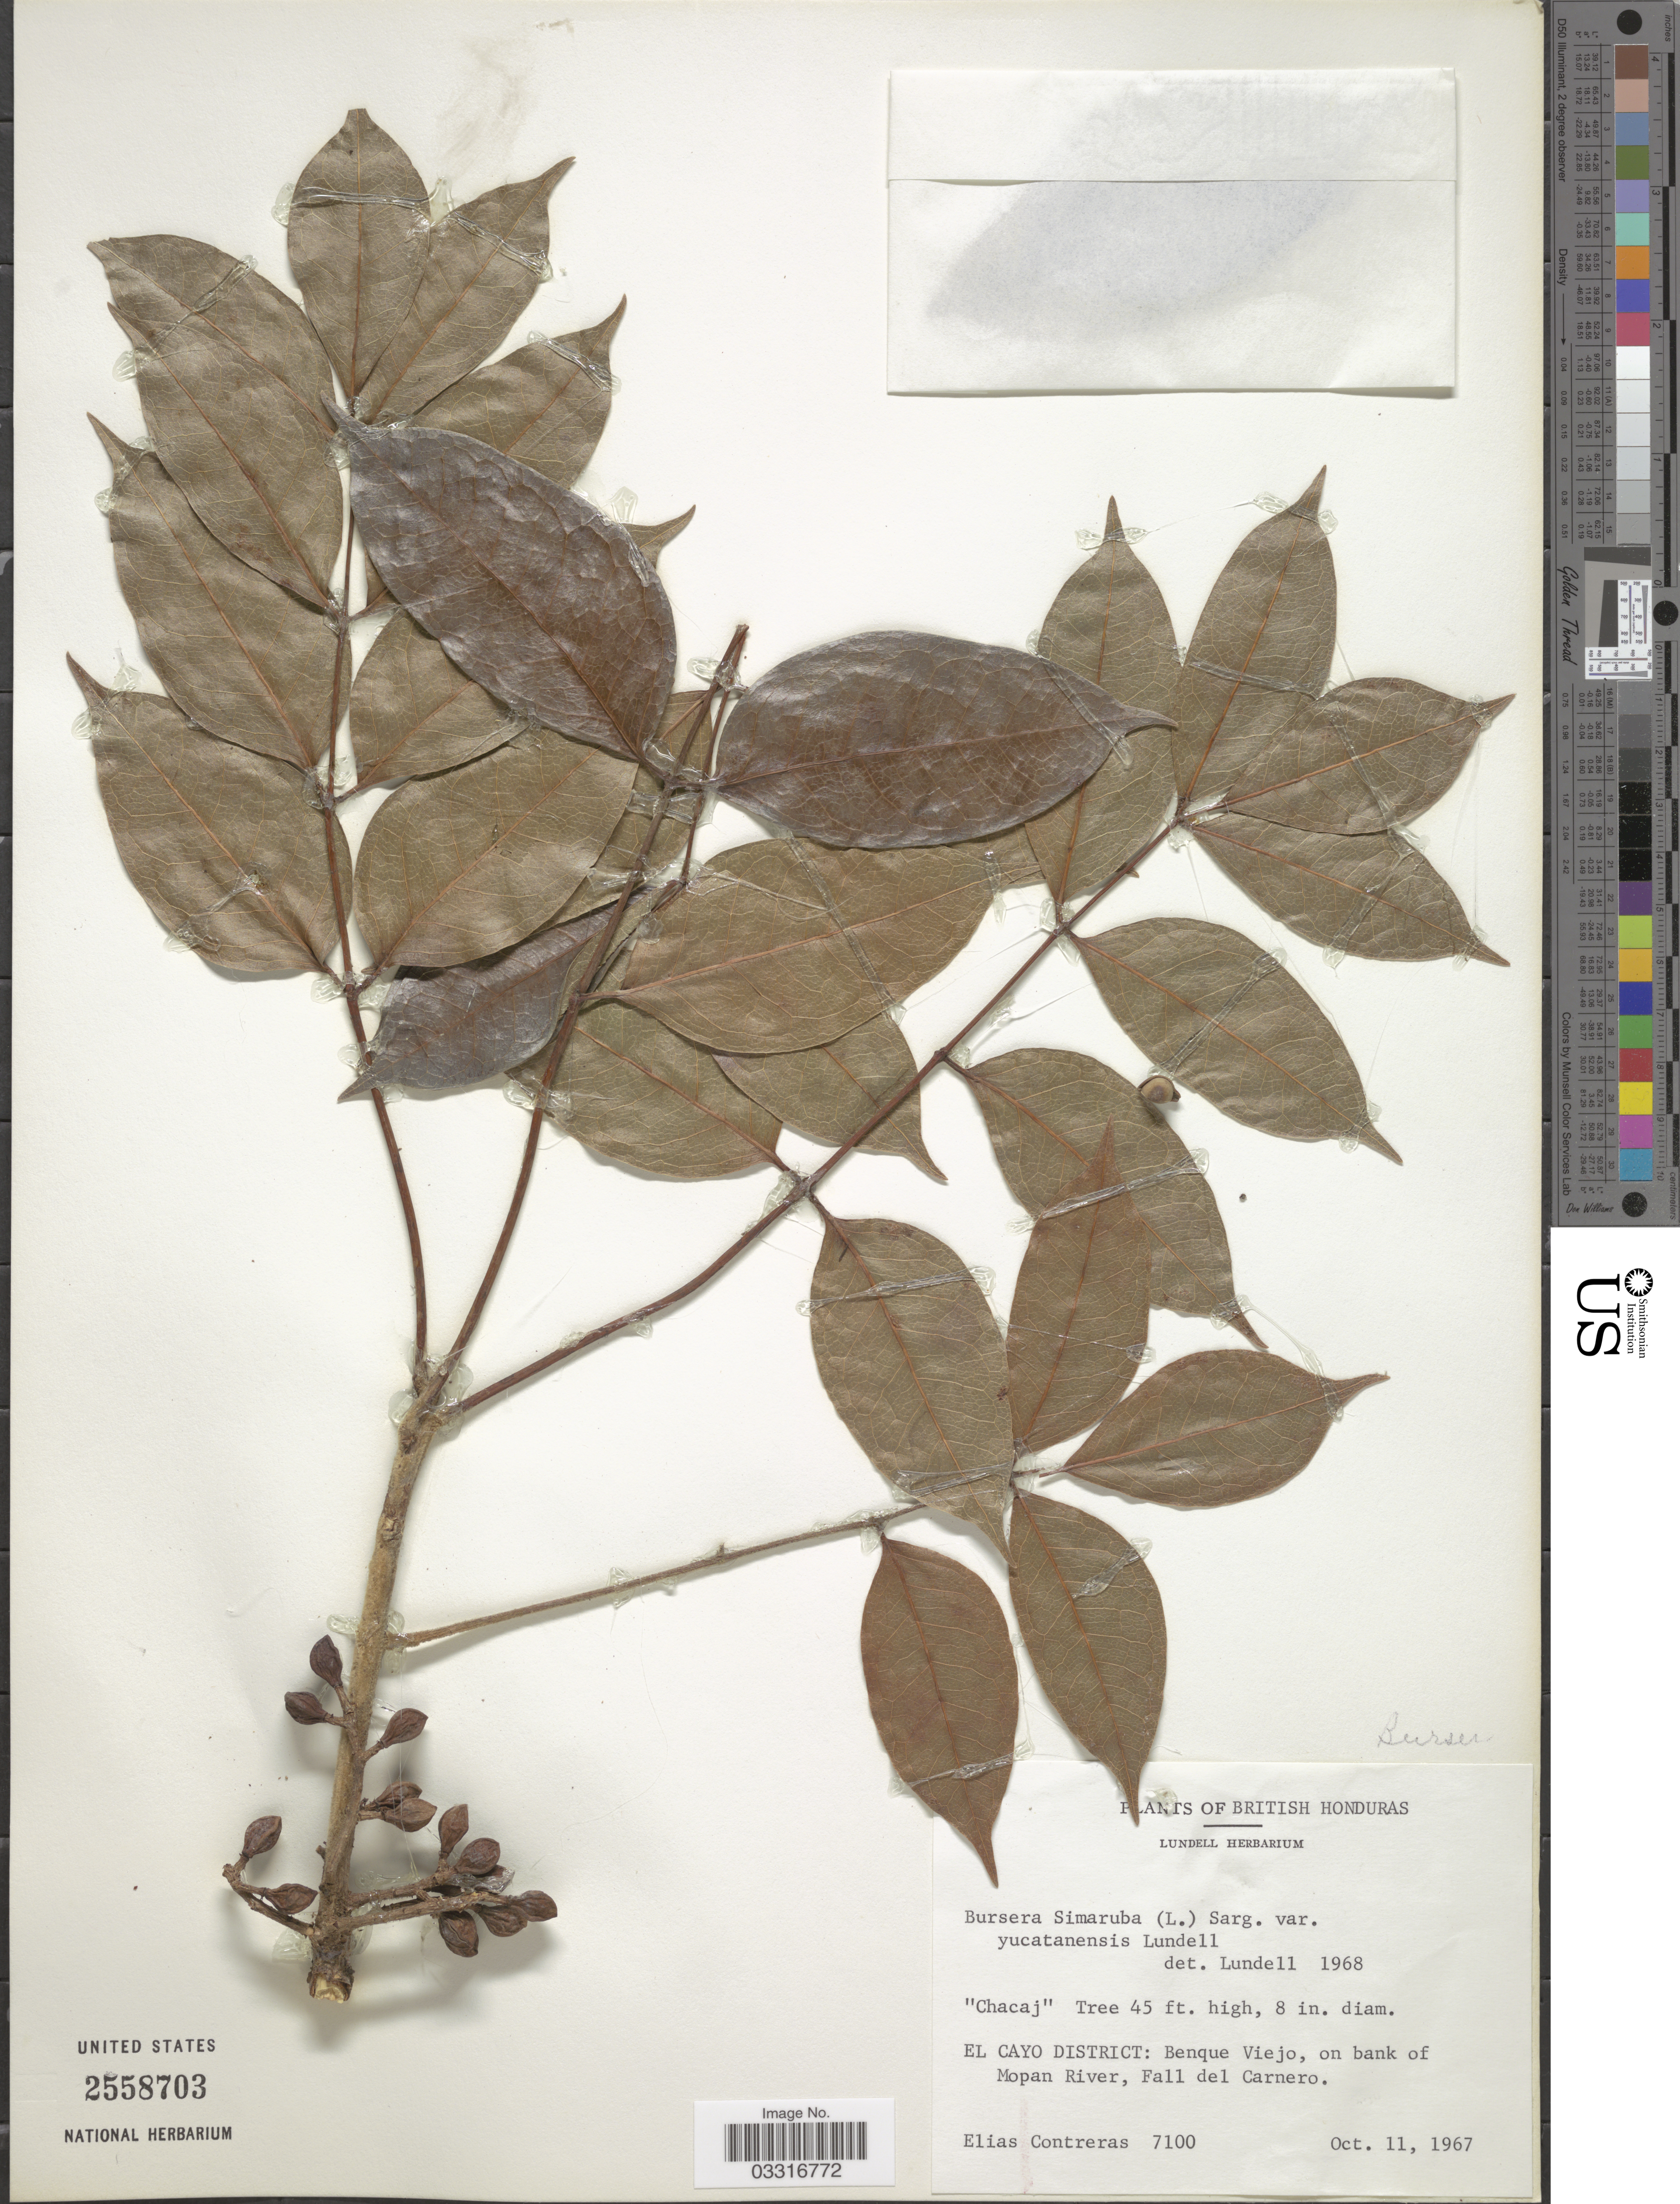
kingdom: Plantae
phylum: Tracheophyta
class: Magnoliopsida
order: Sapindales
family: Burseraceae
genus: Bursera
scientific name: Bursera simaruba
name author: (L.) Sarg.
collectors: E. Contreras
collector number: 7100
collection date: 1967-10-11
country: Belize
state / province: Cayo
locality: British Honduras, El Cayo District: Benque Viejo, on bank of Mopan River, Fall del Carnero.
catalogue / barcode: US 2558703